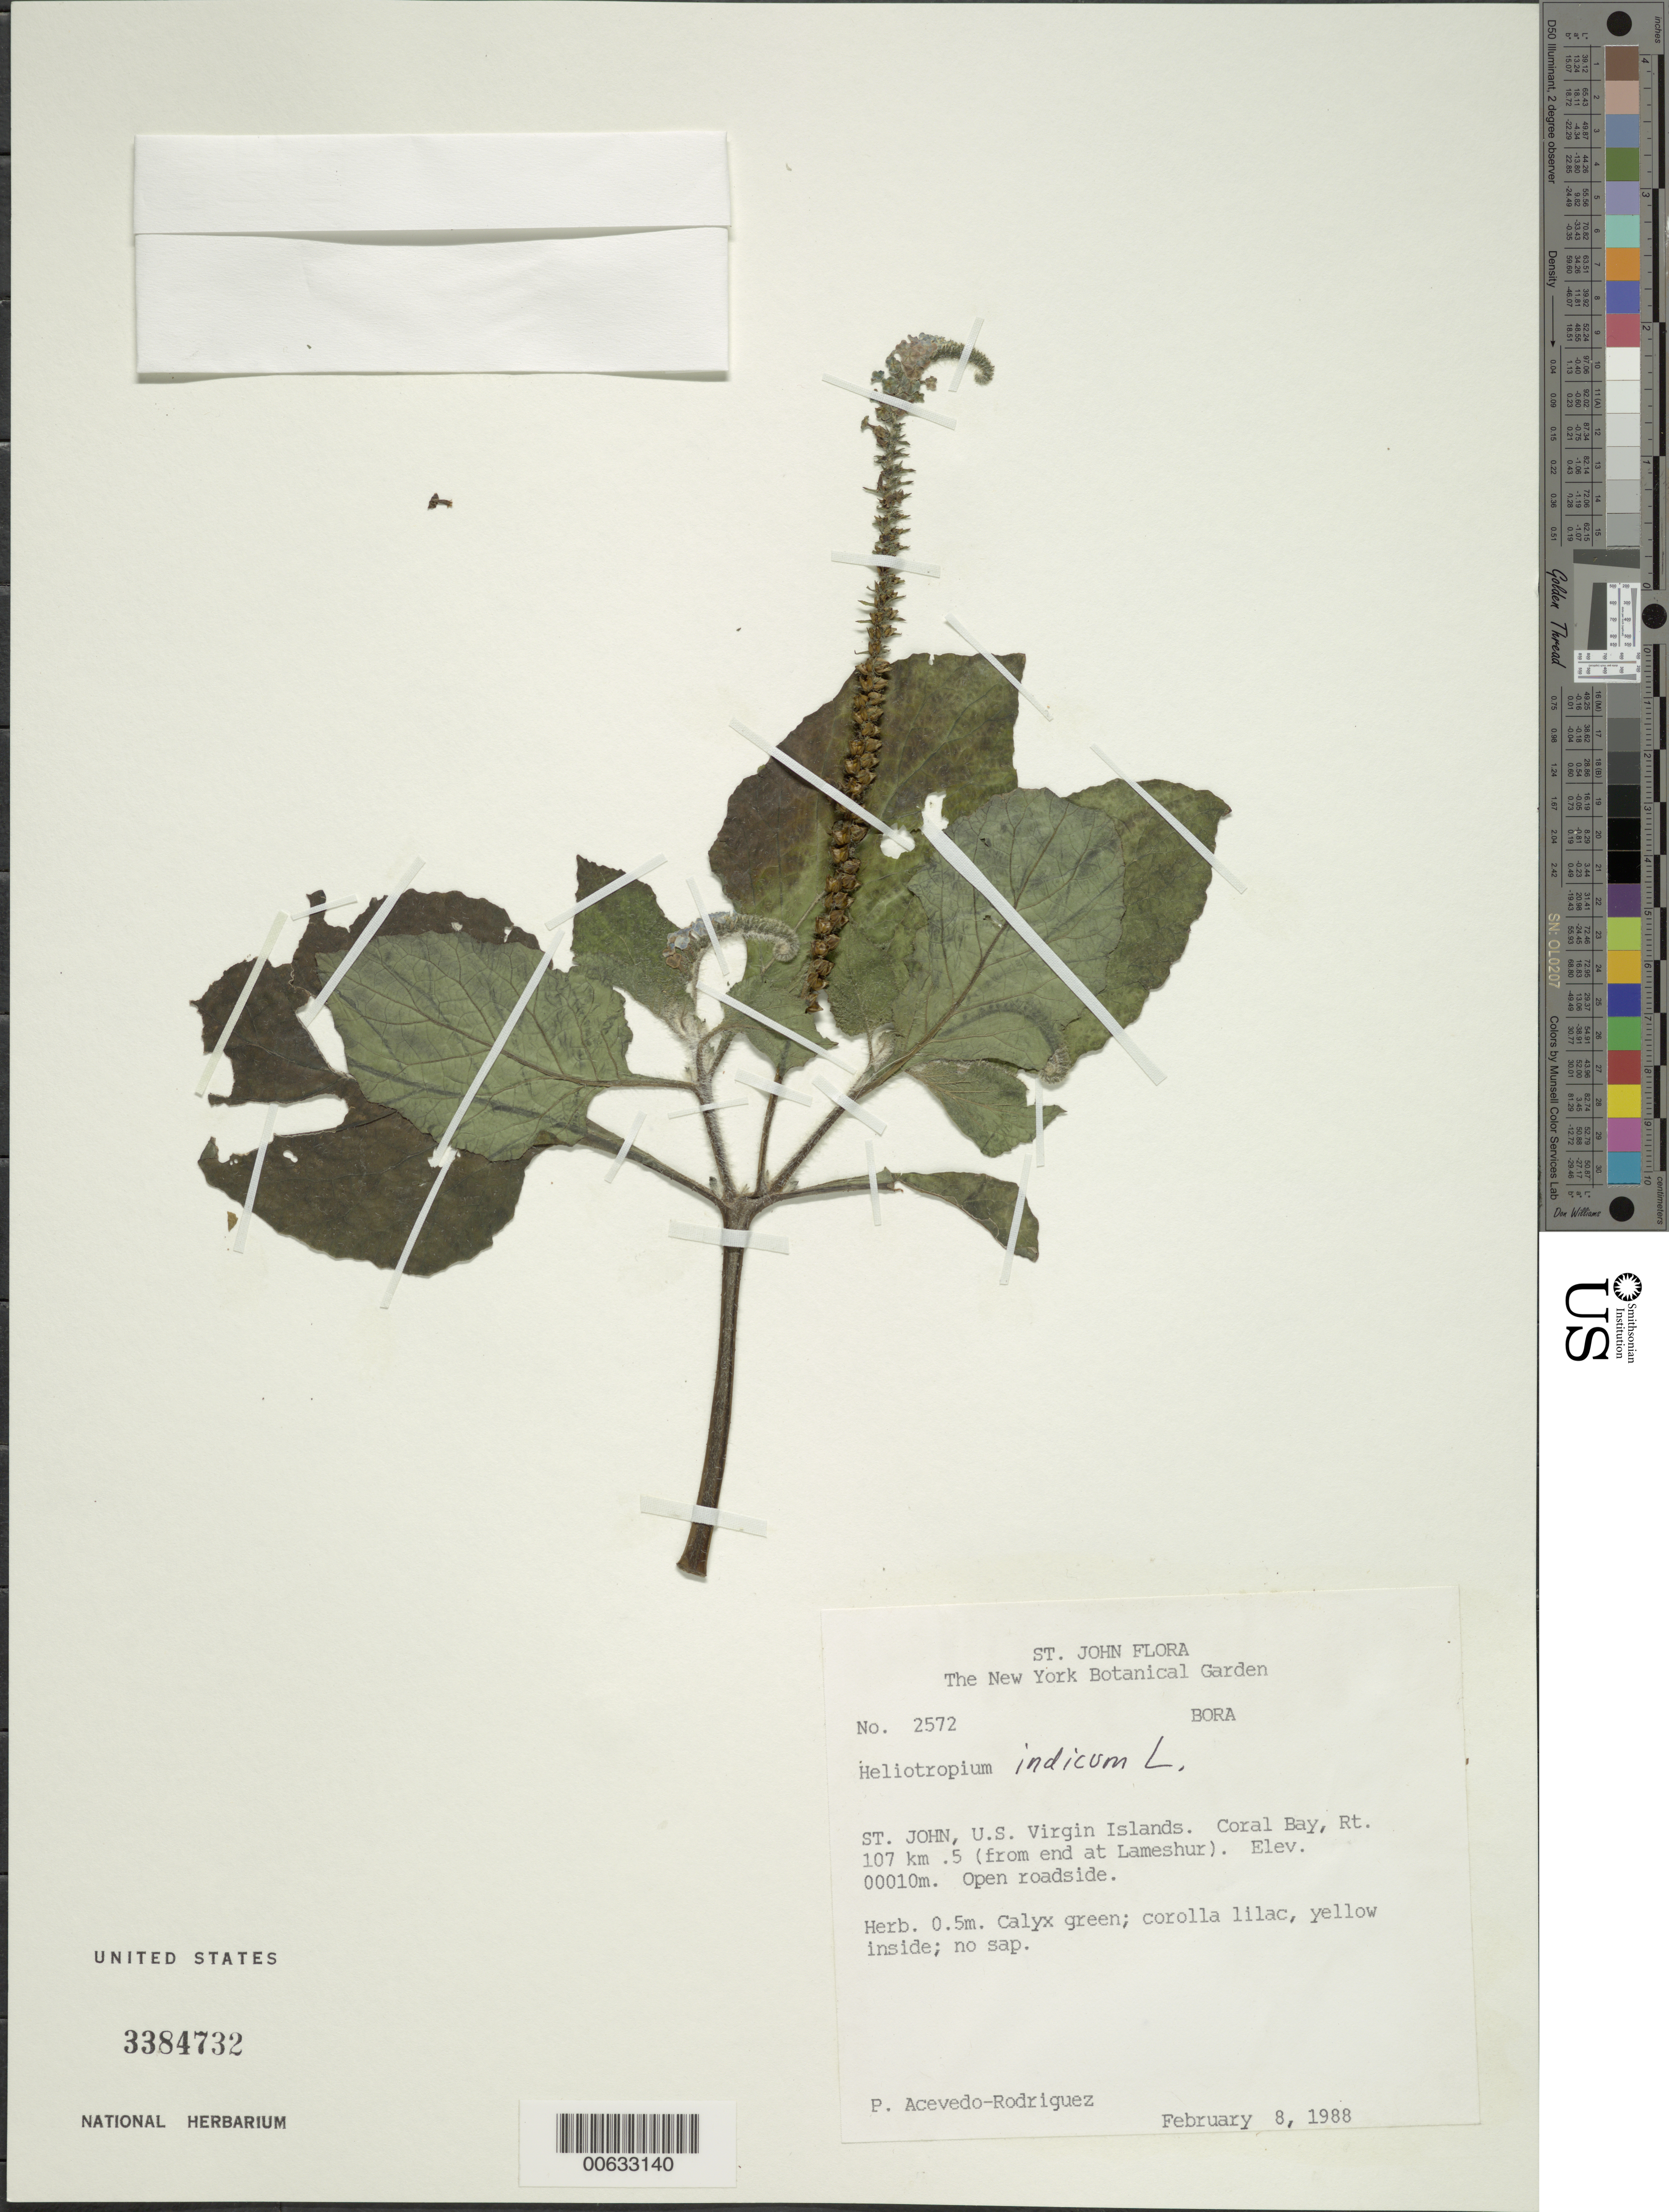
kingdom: Plantae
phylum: Tracheophyta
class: Magnoliopsida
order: Boraginales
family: Heliotropiaceae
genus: Heliotropium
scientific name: Heliotropium indicum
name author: L.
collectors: P. Acevedo-Rodr.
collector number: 2572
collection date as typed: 08 Feb 1988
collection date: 1988-02-08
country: U.S. Virgin Islands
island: St. John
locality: Rt. 107 km .5 (from end at Lameshur)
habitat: Open roadside.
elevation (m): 10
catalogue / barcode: US 3384732